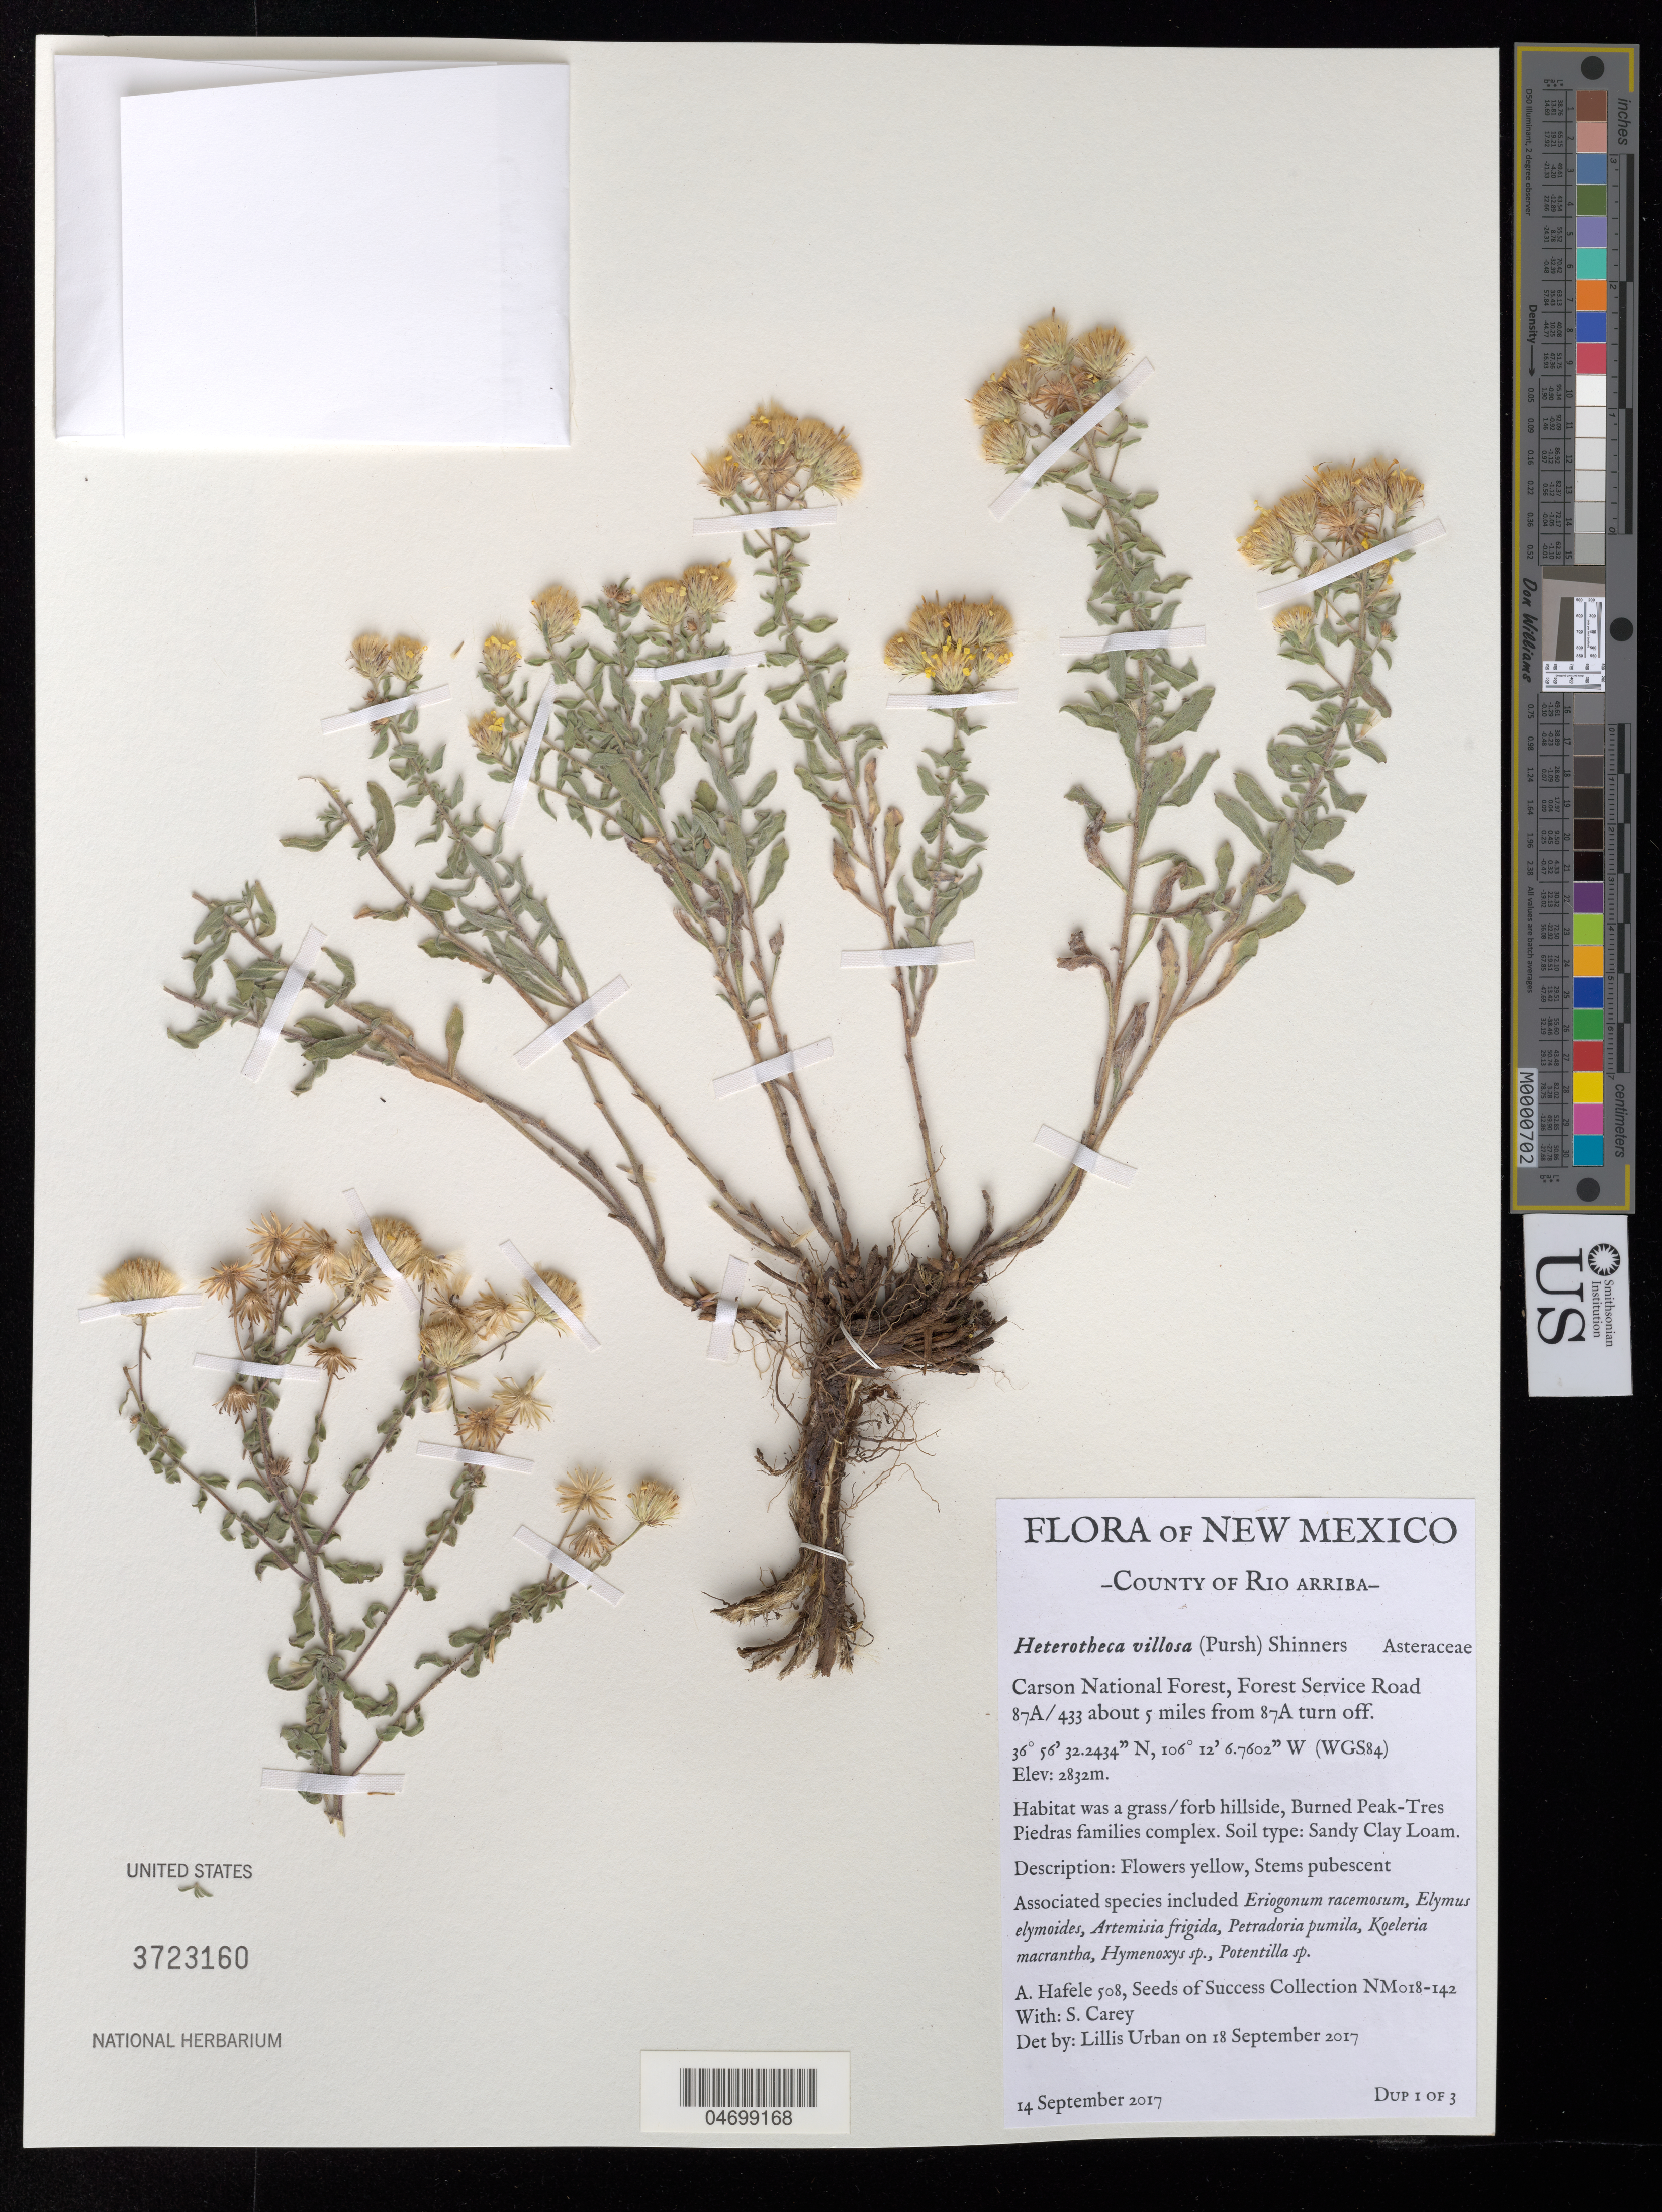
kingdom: Plantae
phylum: Tracheophyta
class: Magnoliopsida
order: Asterales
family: Asteraceae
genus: Heterotheca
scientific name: Heterotheca villosa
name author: (Pursh) Shinners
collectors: A. Hafele & S. Carey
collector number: NM018-142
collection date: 2017-09-14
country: United States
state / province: New Mexico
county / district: Rio Arriba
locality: Carson National Forest, Forest Service Road 87A/433 about 5 mi. from 87 A turn off.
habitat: grass/forb hillside, Burned Peak-Tres Piedras families complex. Sandy clay loam. With Artemisia frigida, Hymenoxys sp., Potentilla, sp., etc.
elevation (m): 2832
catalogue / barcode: US 3723160